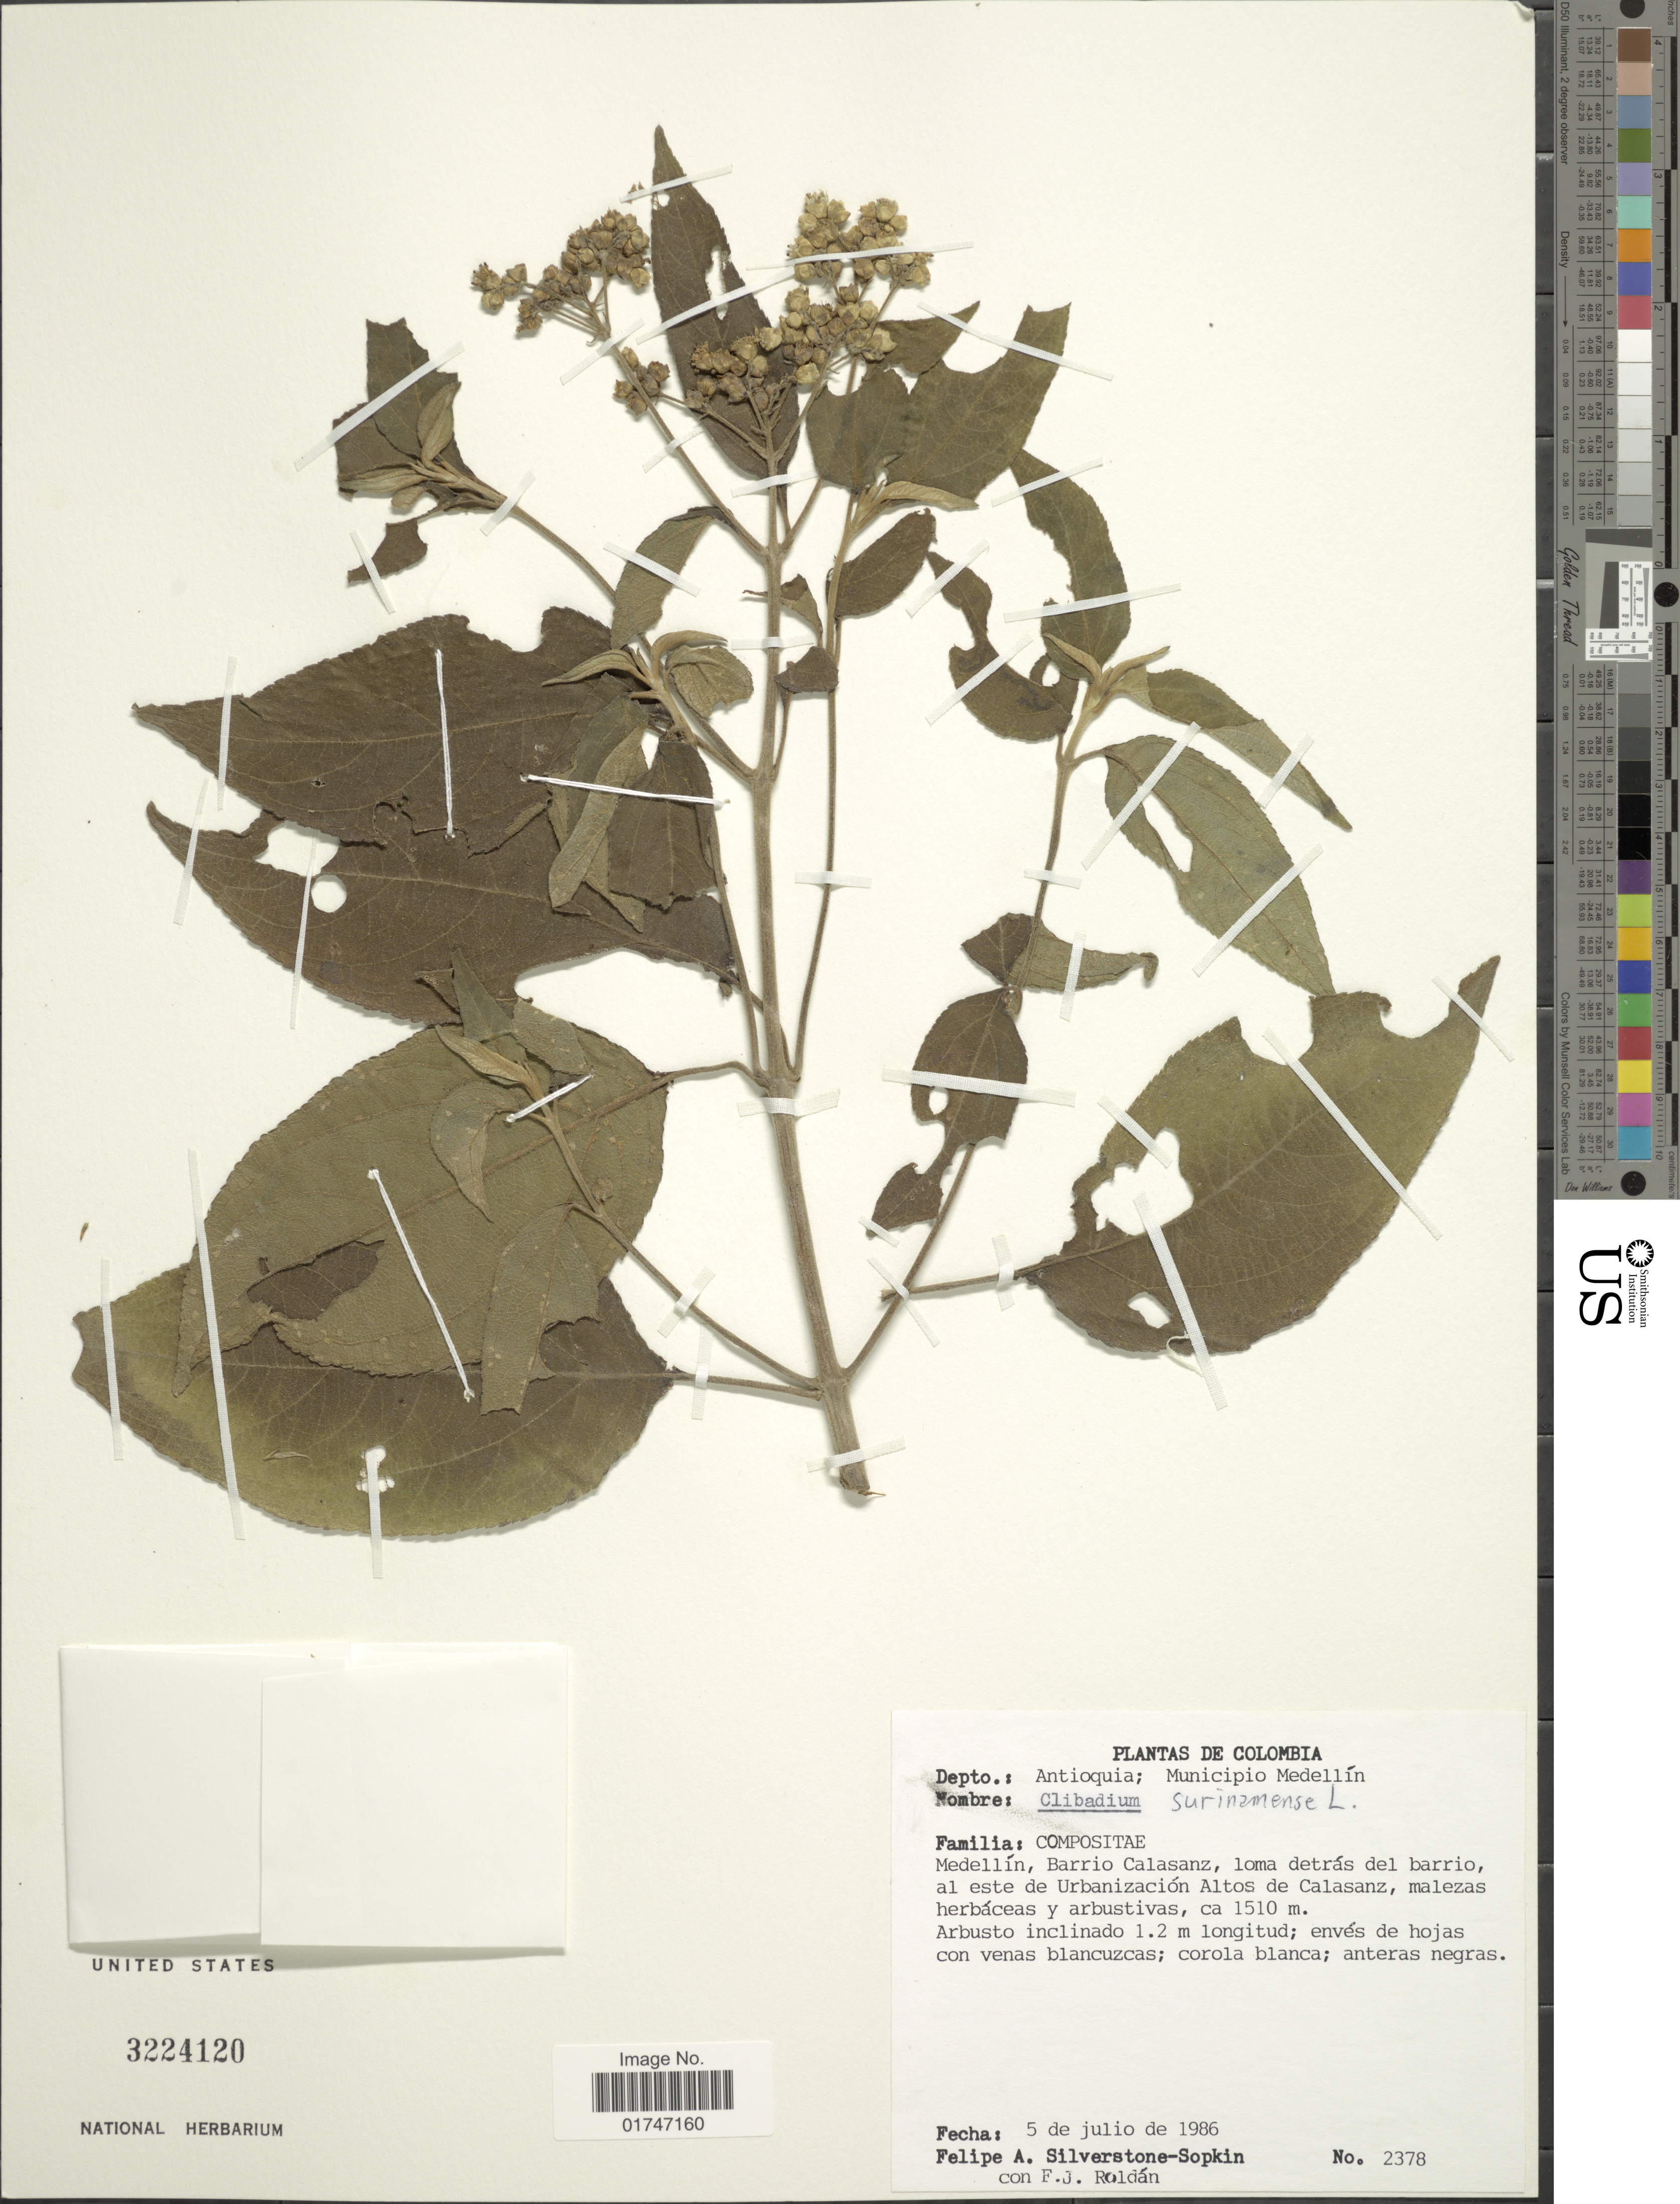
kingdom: Plantae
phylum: Tracheophyta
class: Magnoliopsida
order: Asterales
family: Asteraceae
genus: Clibadium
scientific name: Clibadium surinamense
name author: L.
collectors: P. A. Silverstone-Sopkin & F. J. Roldán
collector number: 2378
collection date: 1986-07-05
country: Colombia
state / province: Antioquia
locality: Depto.: Antioquia; Municipio Medellín. Medellín, Barrio Calasanz, loma detrás del barrio, al este de Urbanización Altos de Calasanz, malezas herbáceas y arbustivas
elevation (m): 1510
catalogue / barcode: US 3224120